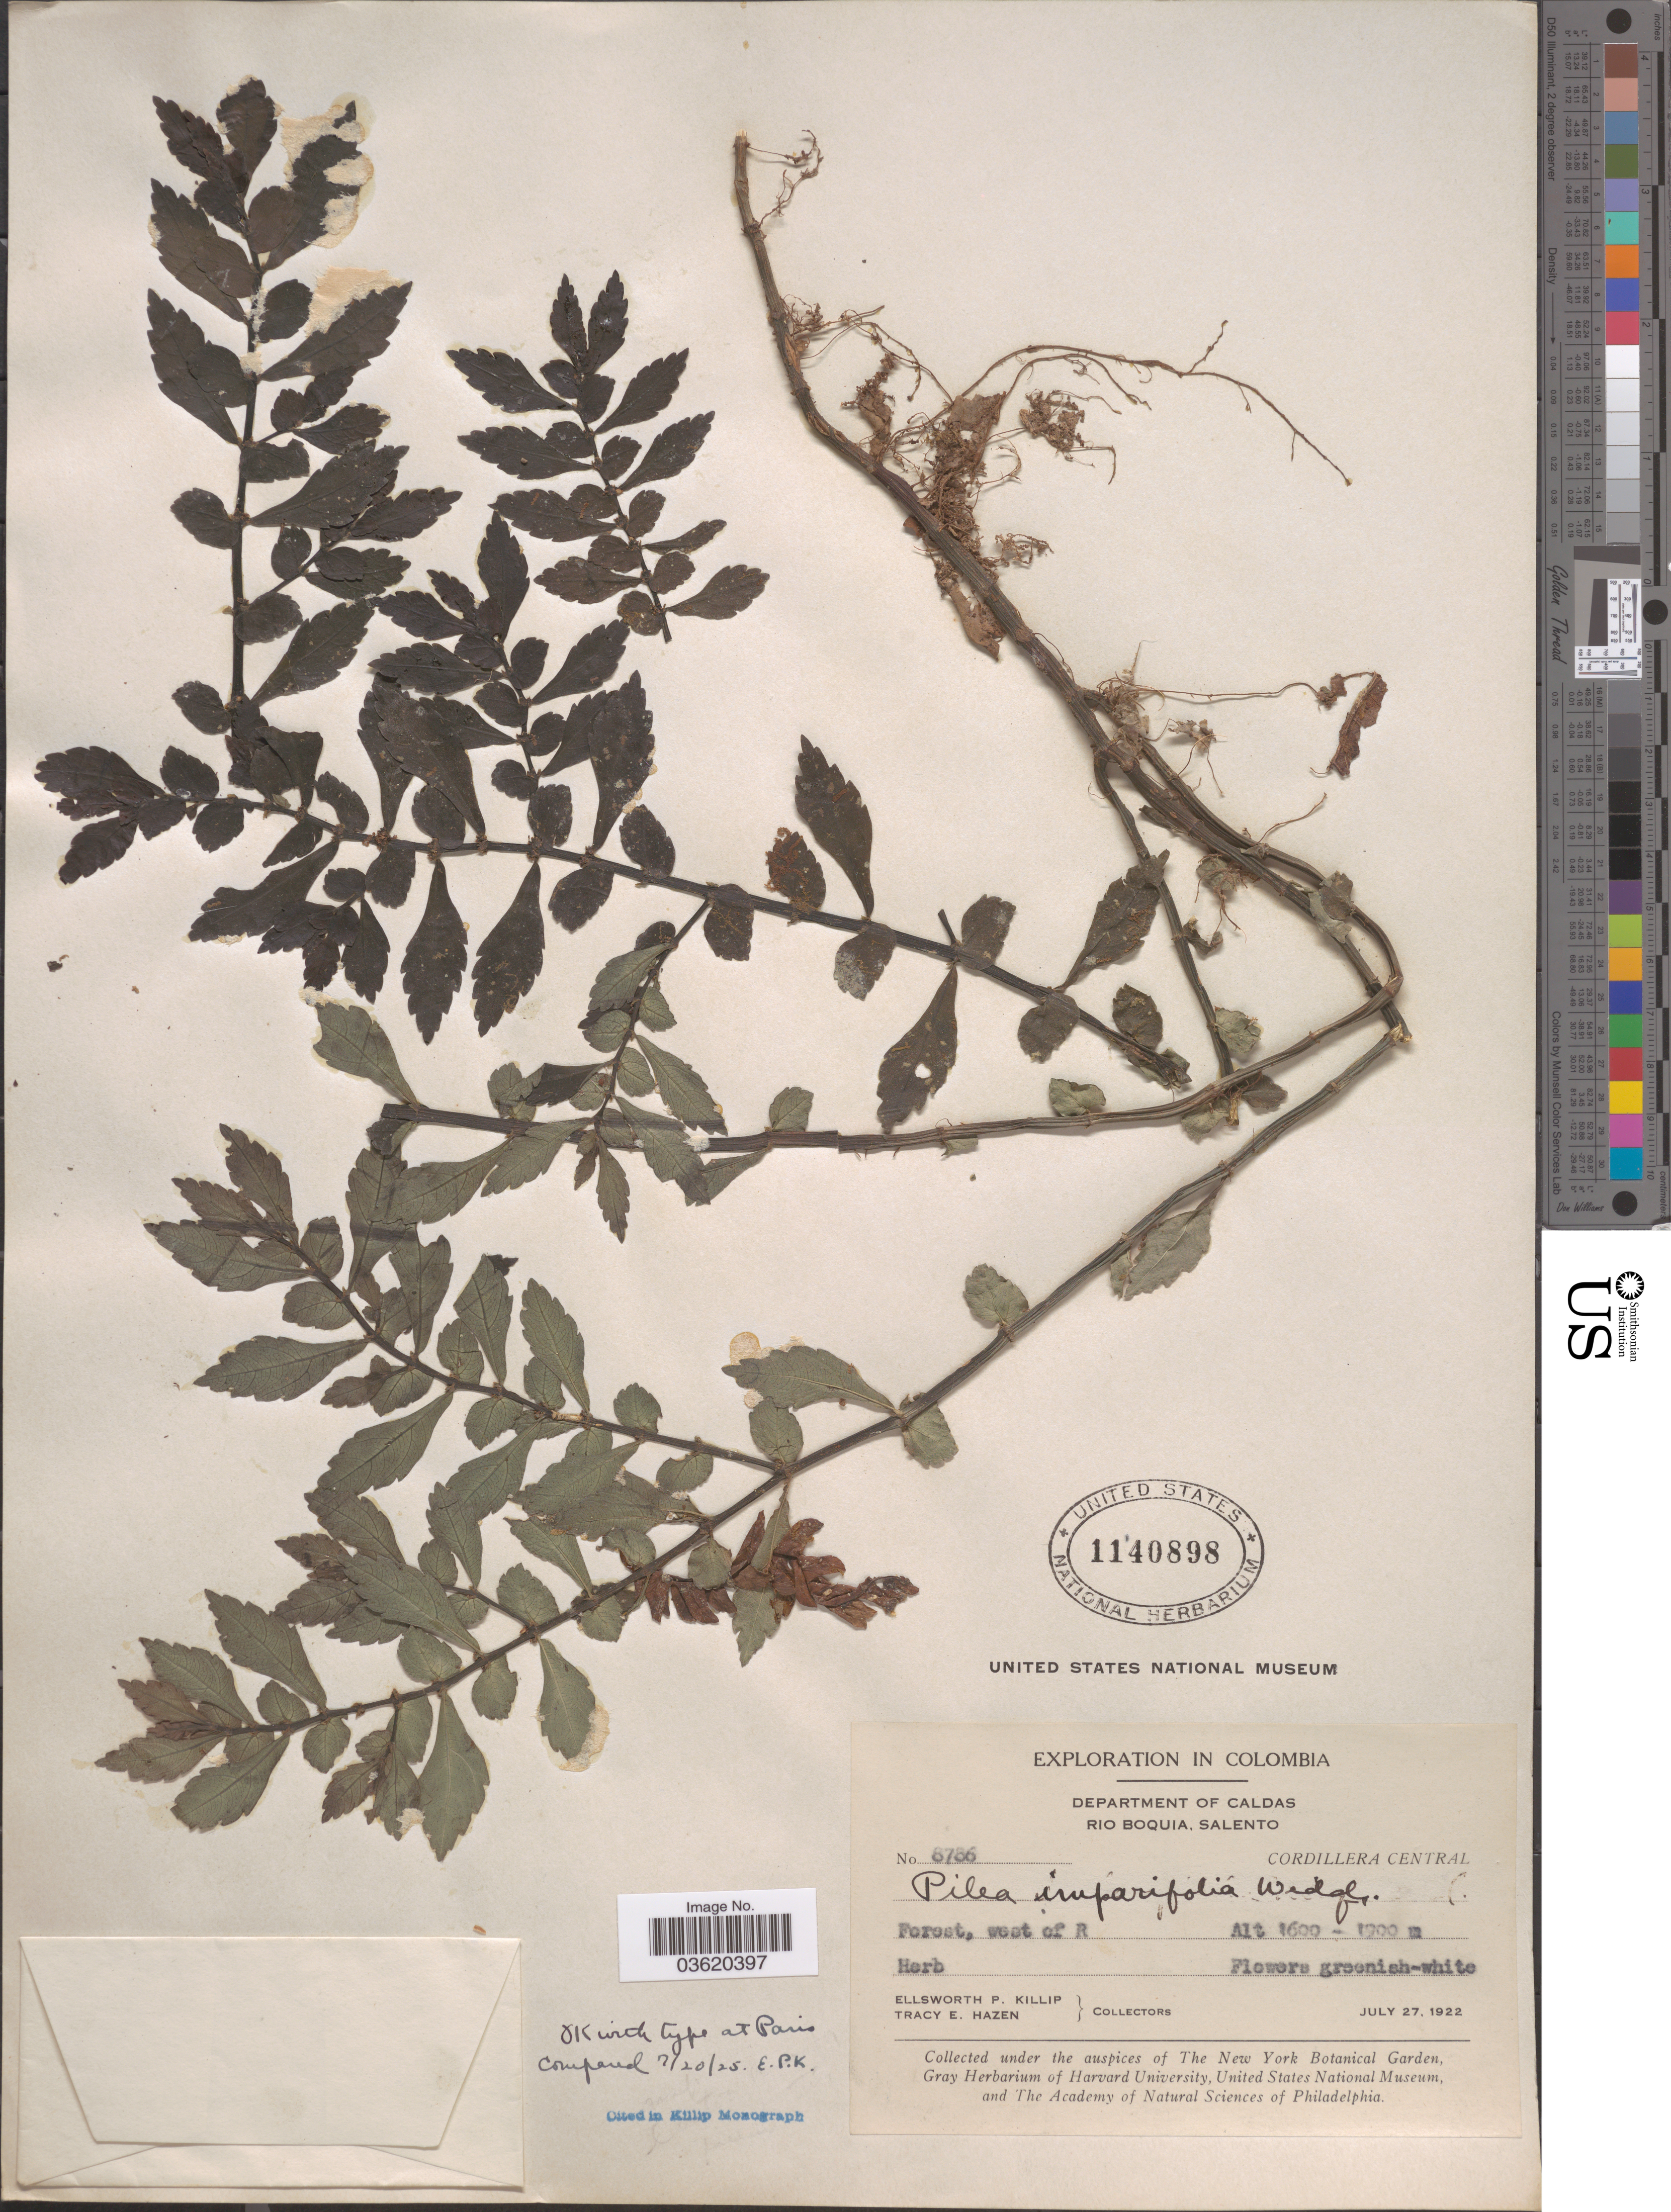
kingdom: Plantae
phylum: Tracheophyta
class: Magnoliopsida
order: Rosales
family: Urticaceae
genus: Pilea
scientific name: Pilea imparifolia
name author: Wedd.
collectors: E. P. Killip & T. E. Hazen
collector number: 8756*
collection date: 1922-07-27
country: Colombia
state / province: Caldas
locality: Department of Caldas. Rio Boquia, Salento. Cordillera Central. West of R.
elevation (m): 1600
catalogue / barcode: US 1140898